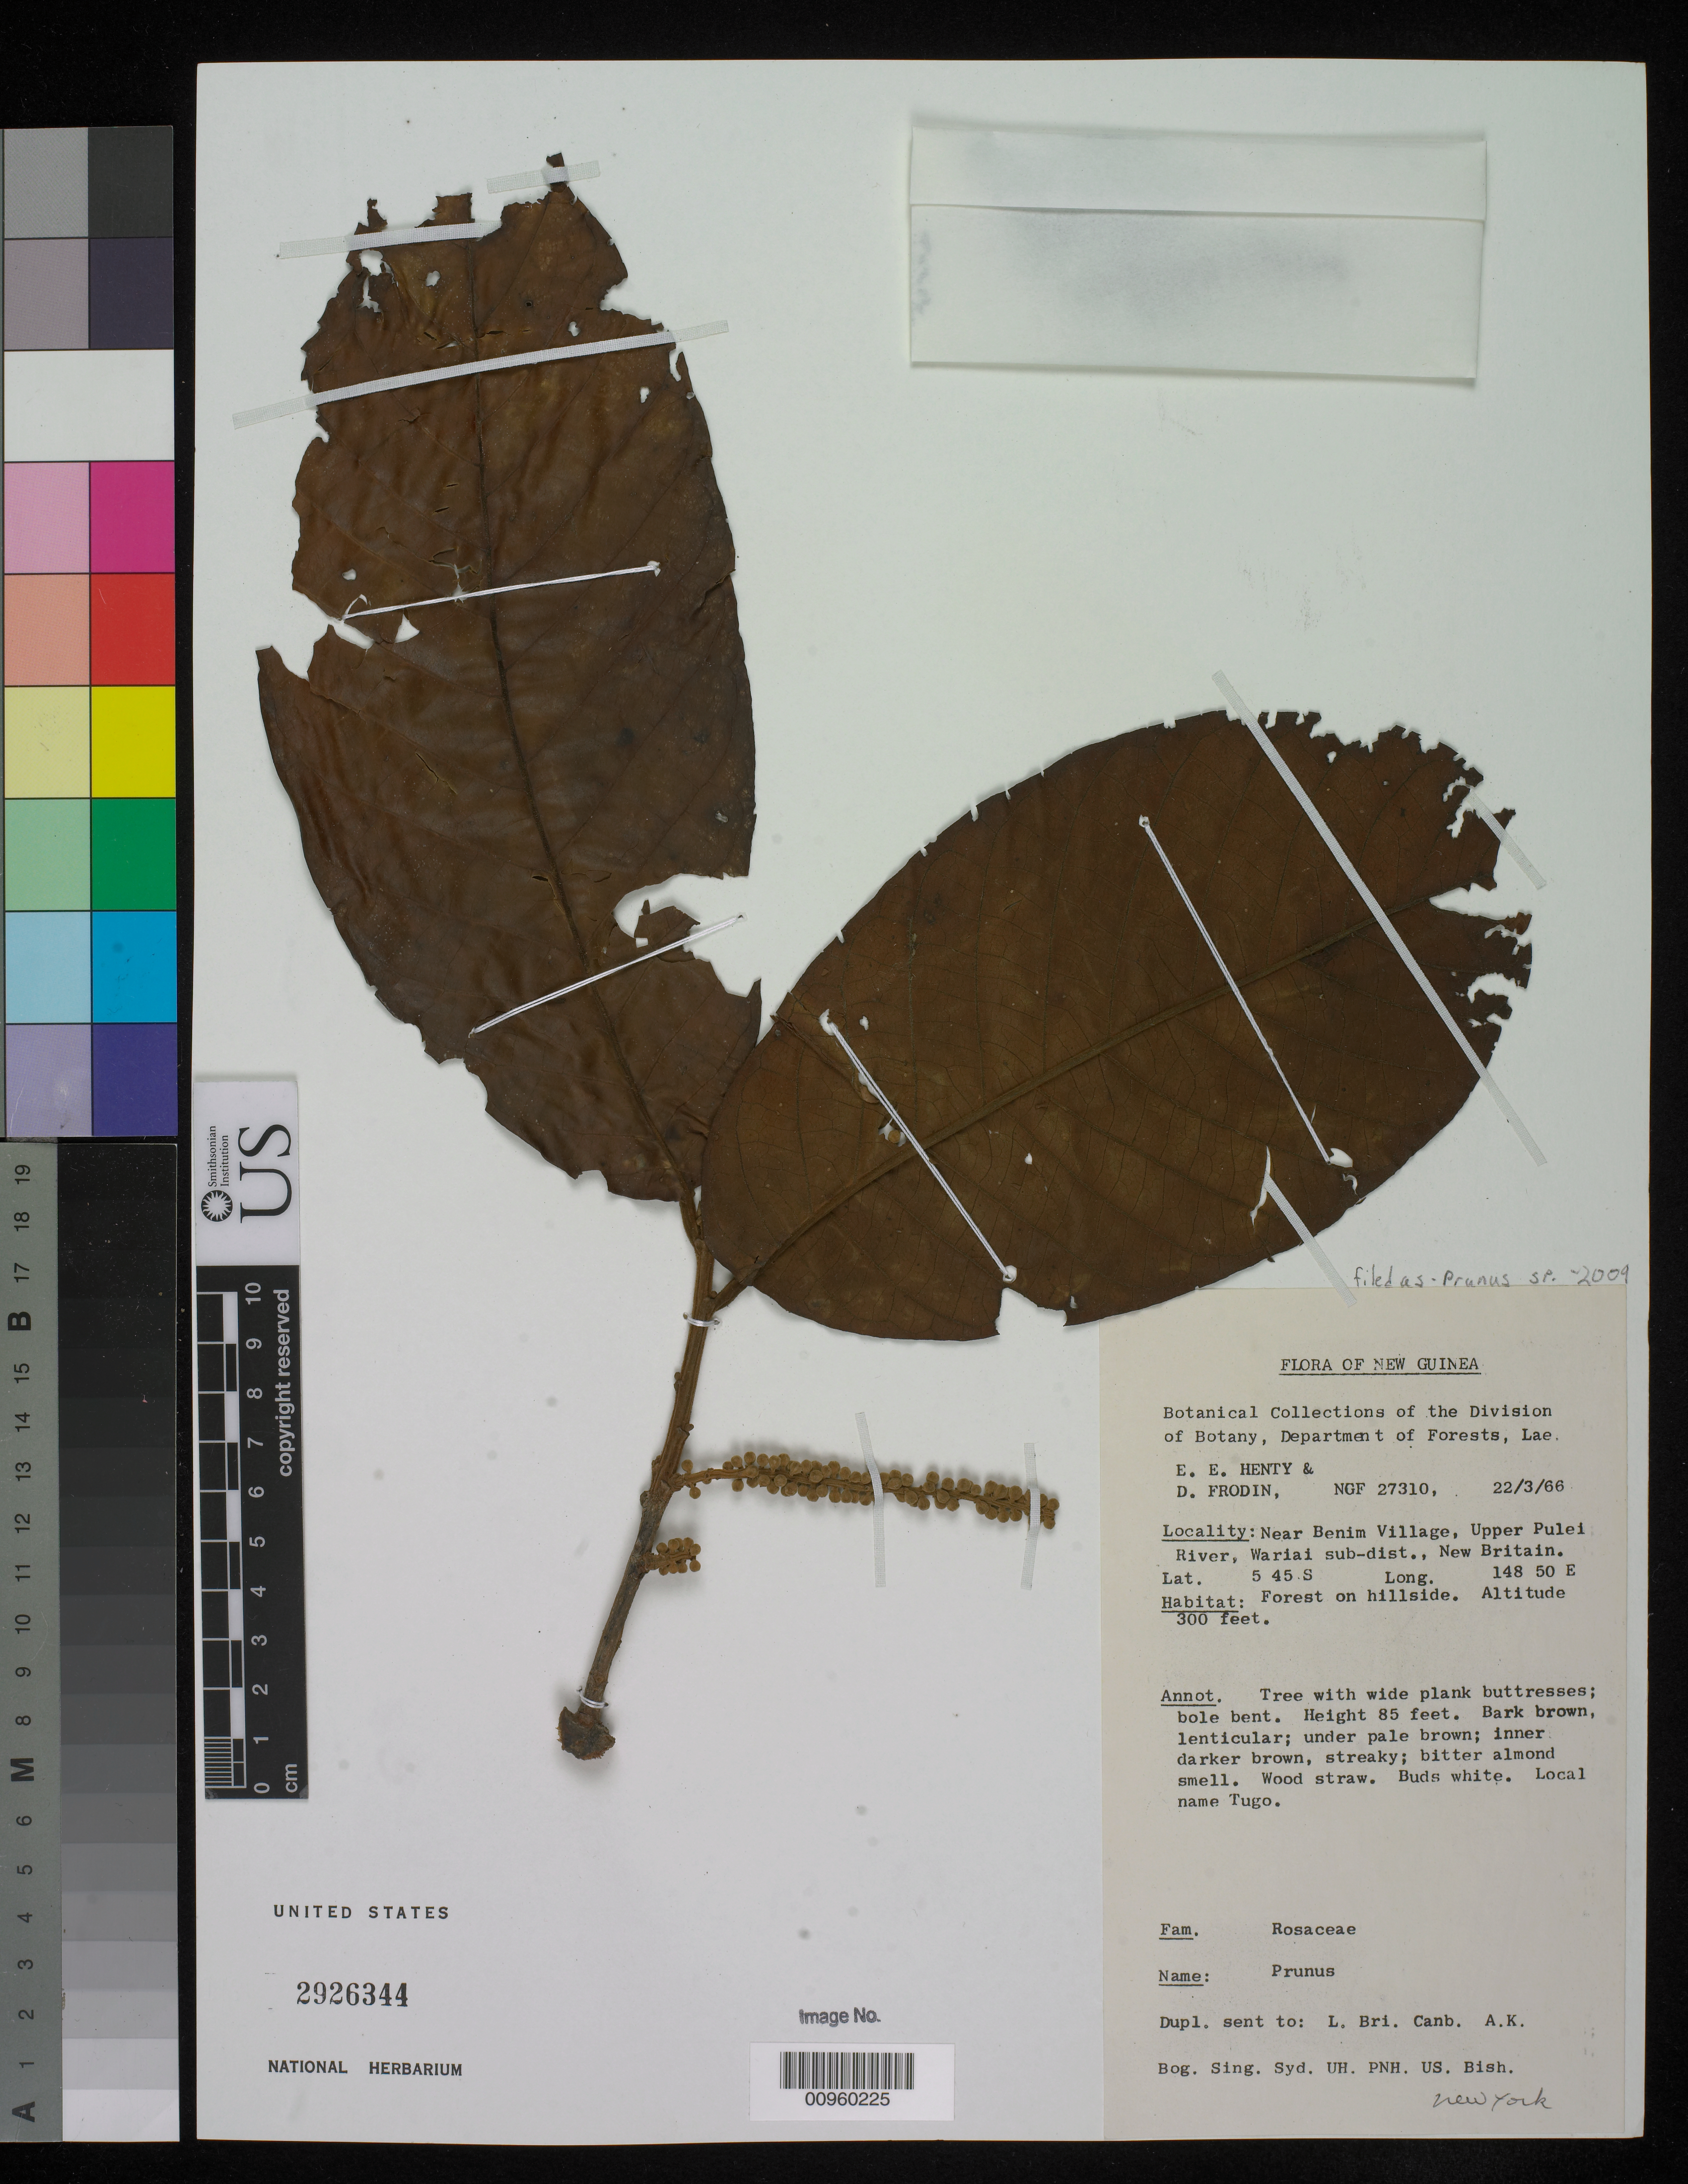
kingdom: Plantae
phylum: Tracheophyta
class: Magnoliopsida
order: Rosales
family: Rosaceae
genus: Prunus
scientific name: Prunus sp.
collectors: E. Henty & D. G. Frodin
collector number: NGF 27310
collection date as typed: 22 Mar 1966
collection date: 1966-03-22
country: Papua New Guinea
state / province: West New Britain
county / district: Wariai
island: New Britain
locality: Near Benim village, Upper Pulei river, Wariai sub-dist. Forest on hill side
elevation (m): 91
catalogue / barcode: US 2926344